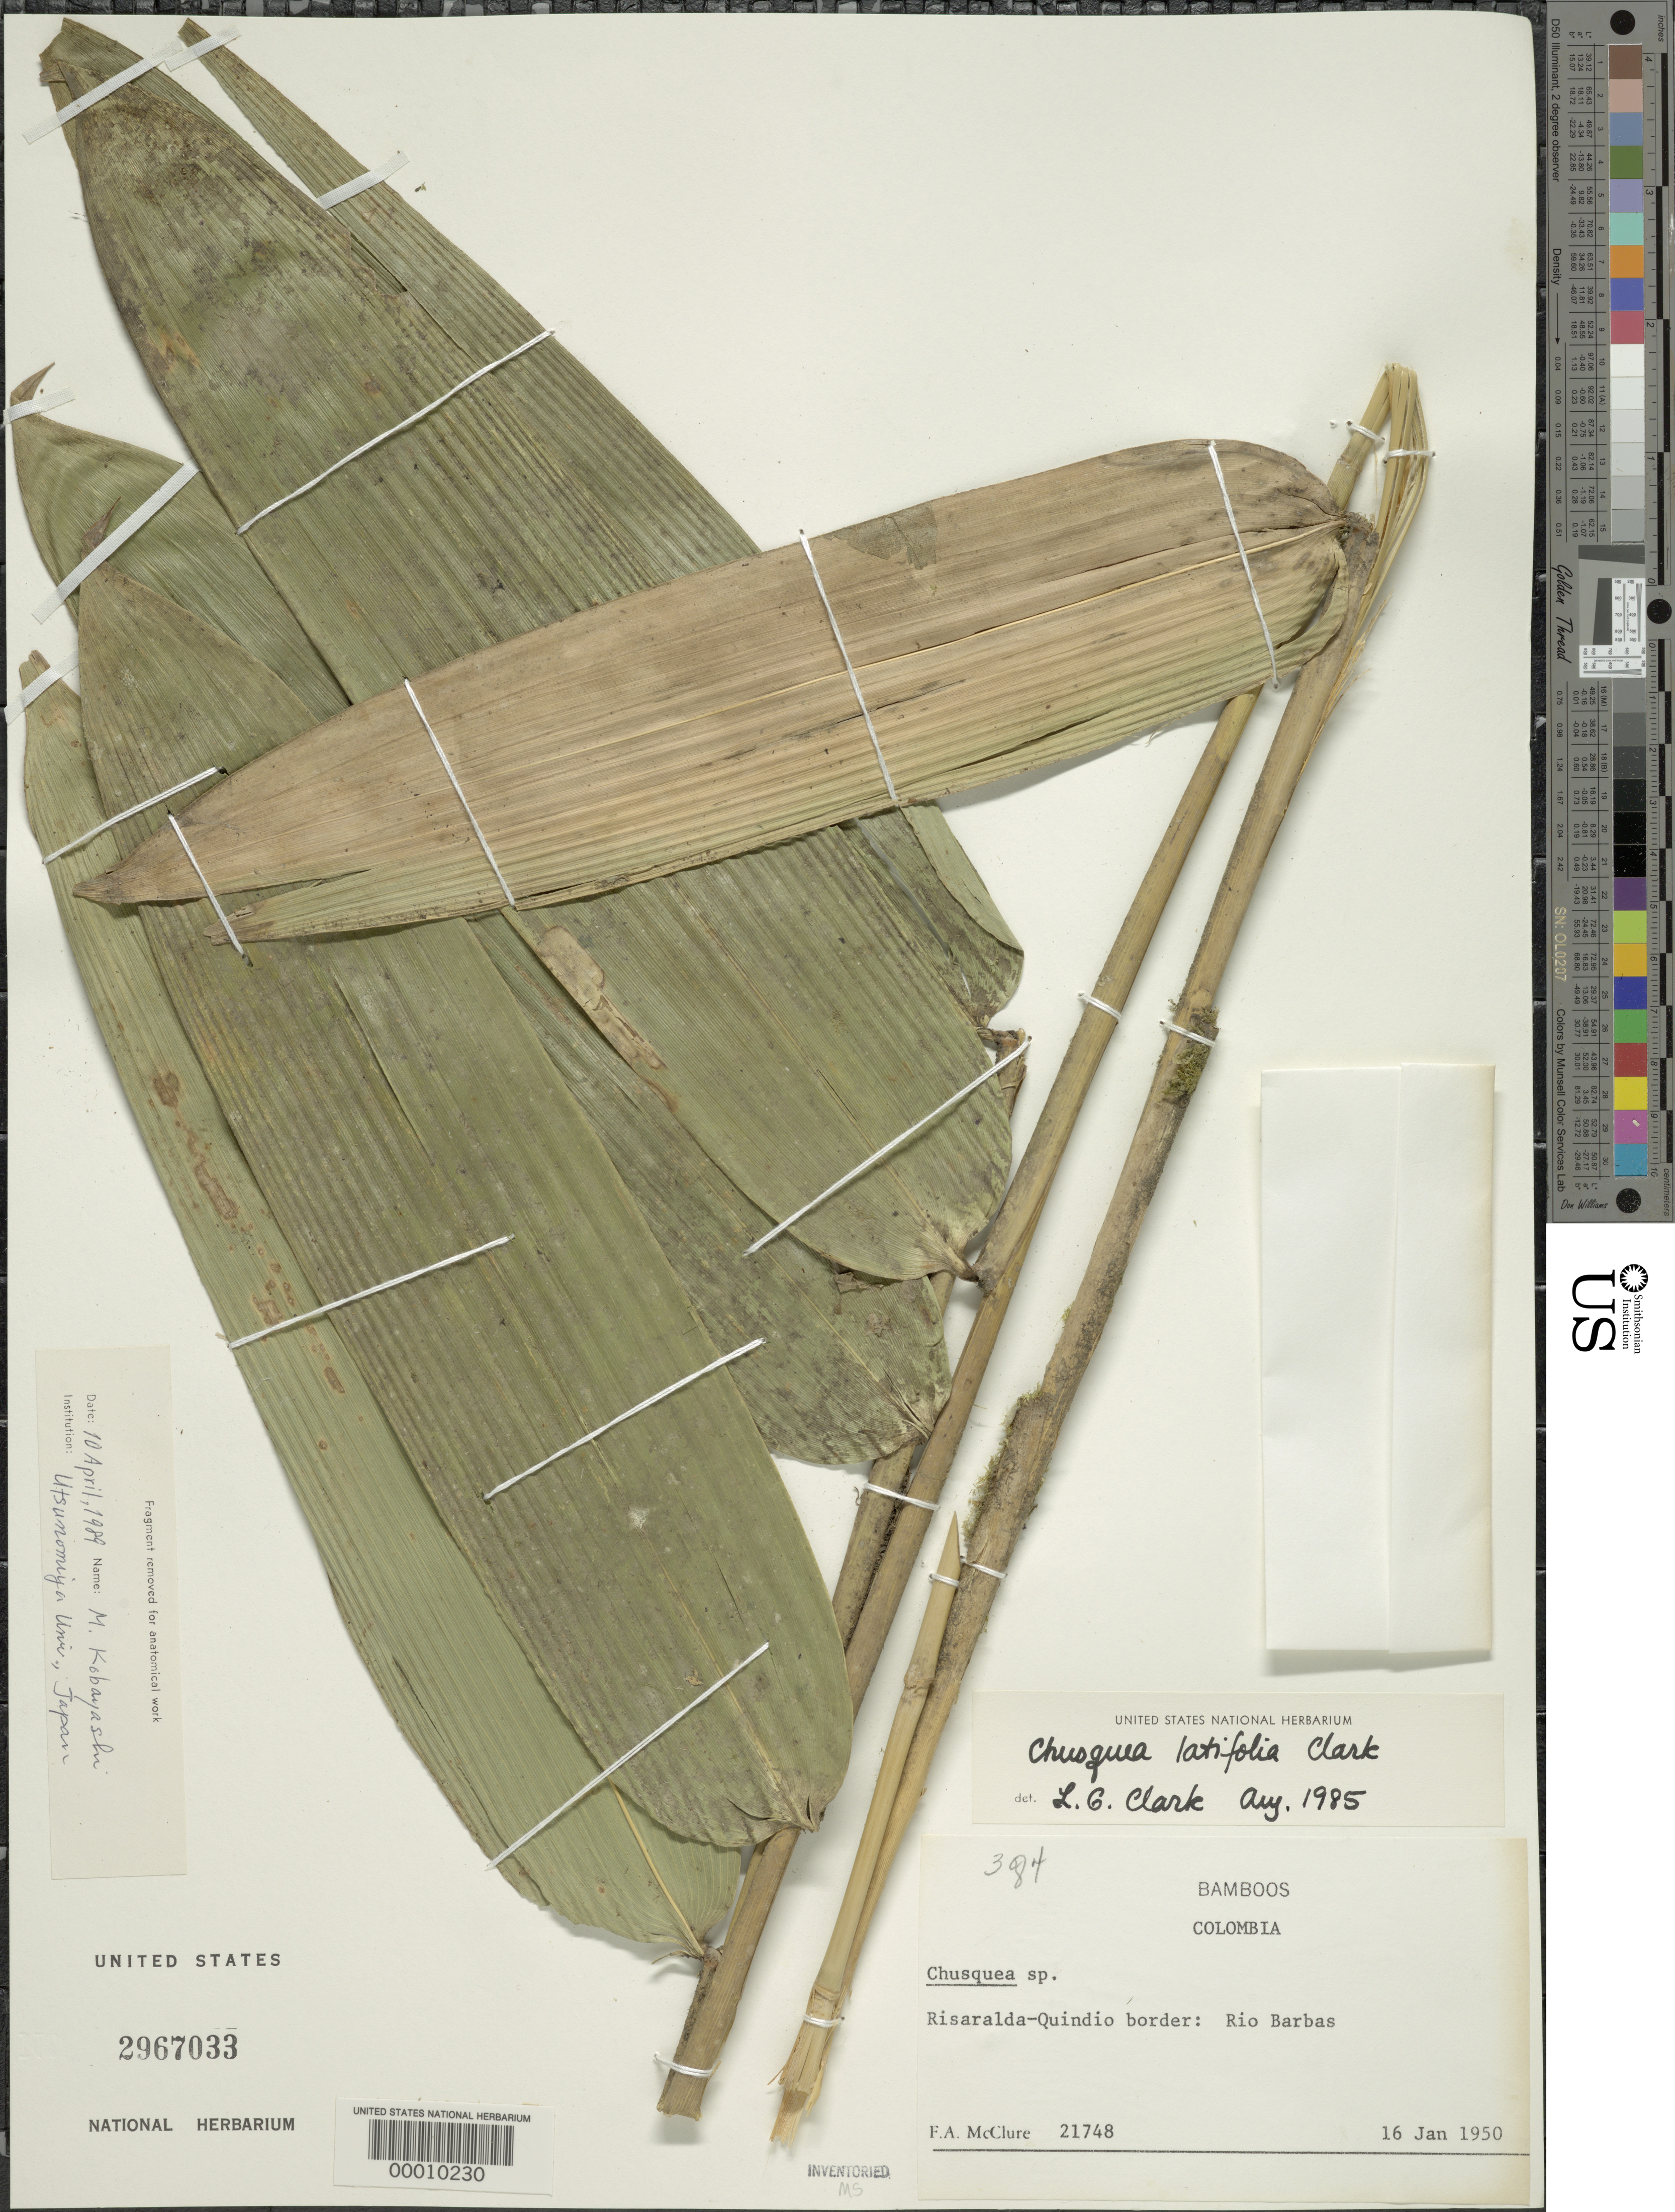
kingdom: Plantae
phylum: Tracheophyta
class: Liliopsida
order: Poales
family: Poaceae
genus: Chusquea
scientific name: Chusquea latifolia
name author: L.G. Clark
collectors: F. A. McClure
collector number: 21748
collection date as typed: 16 Jan 1950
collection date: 1950-01-16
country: Colombia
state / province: Quindío / Risaralda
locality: Rio barbas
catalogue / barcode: US 2967033